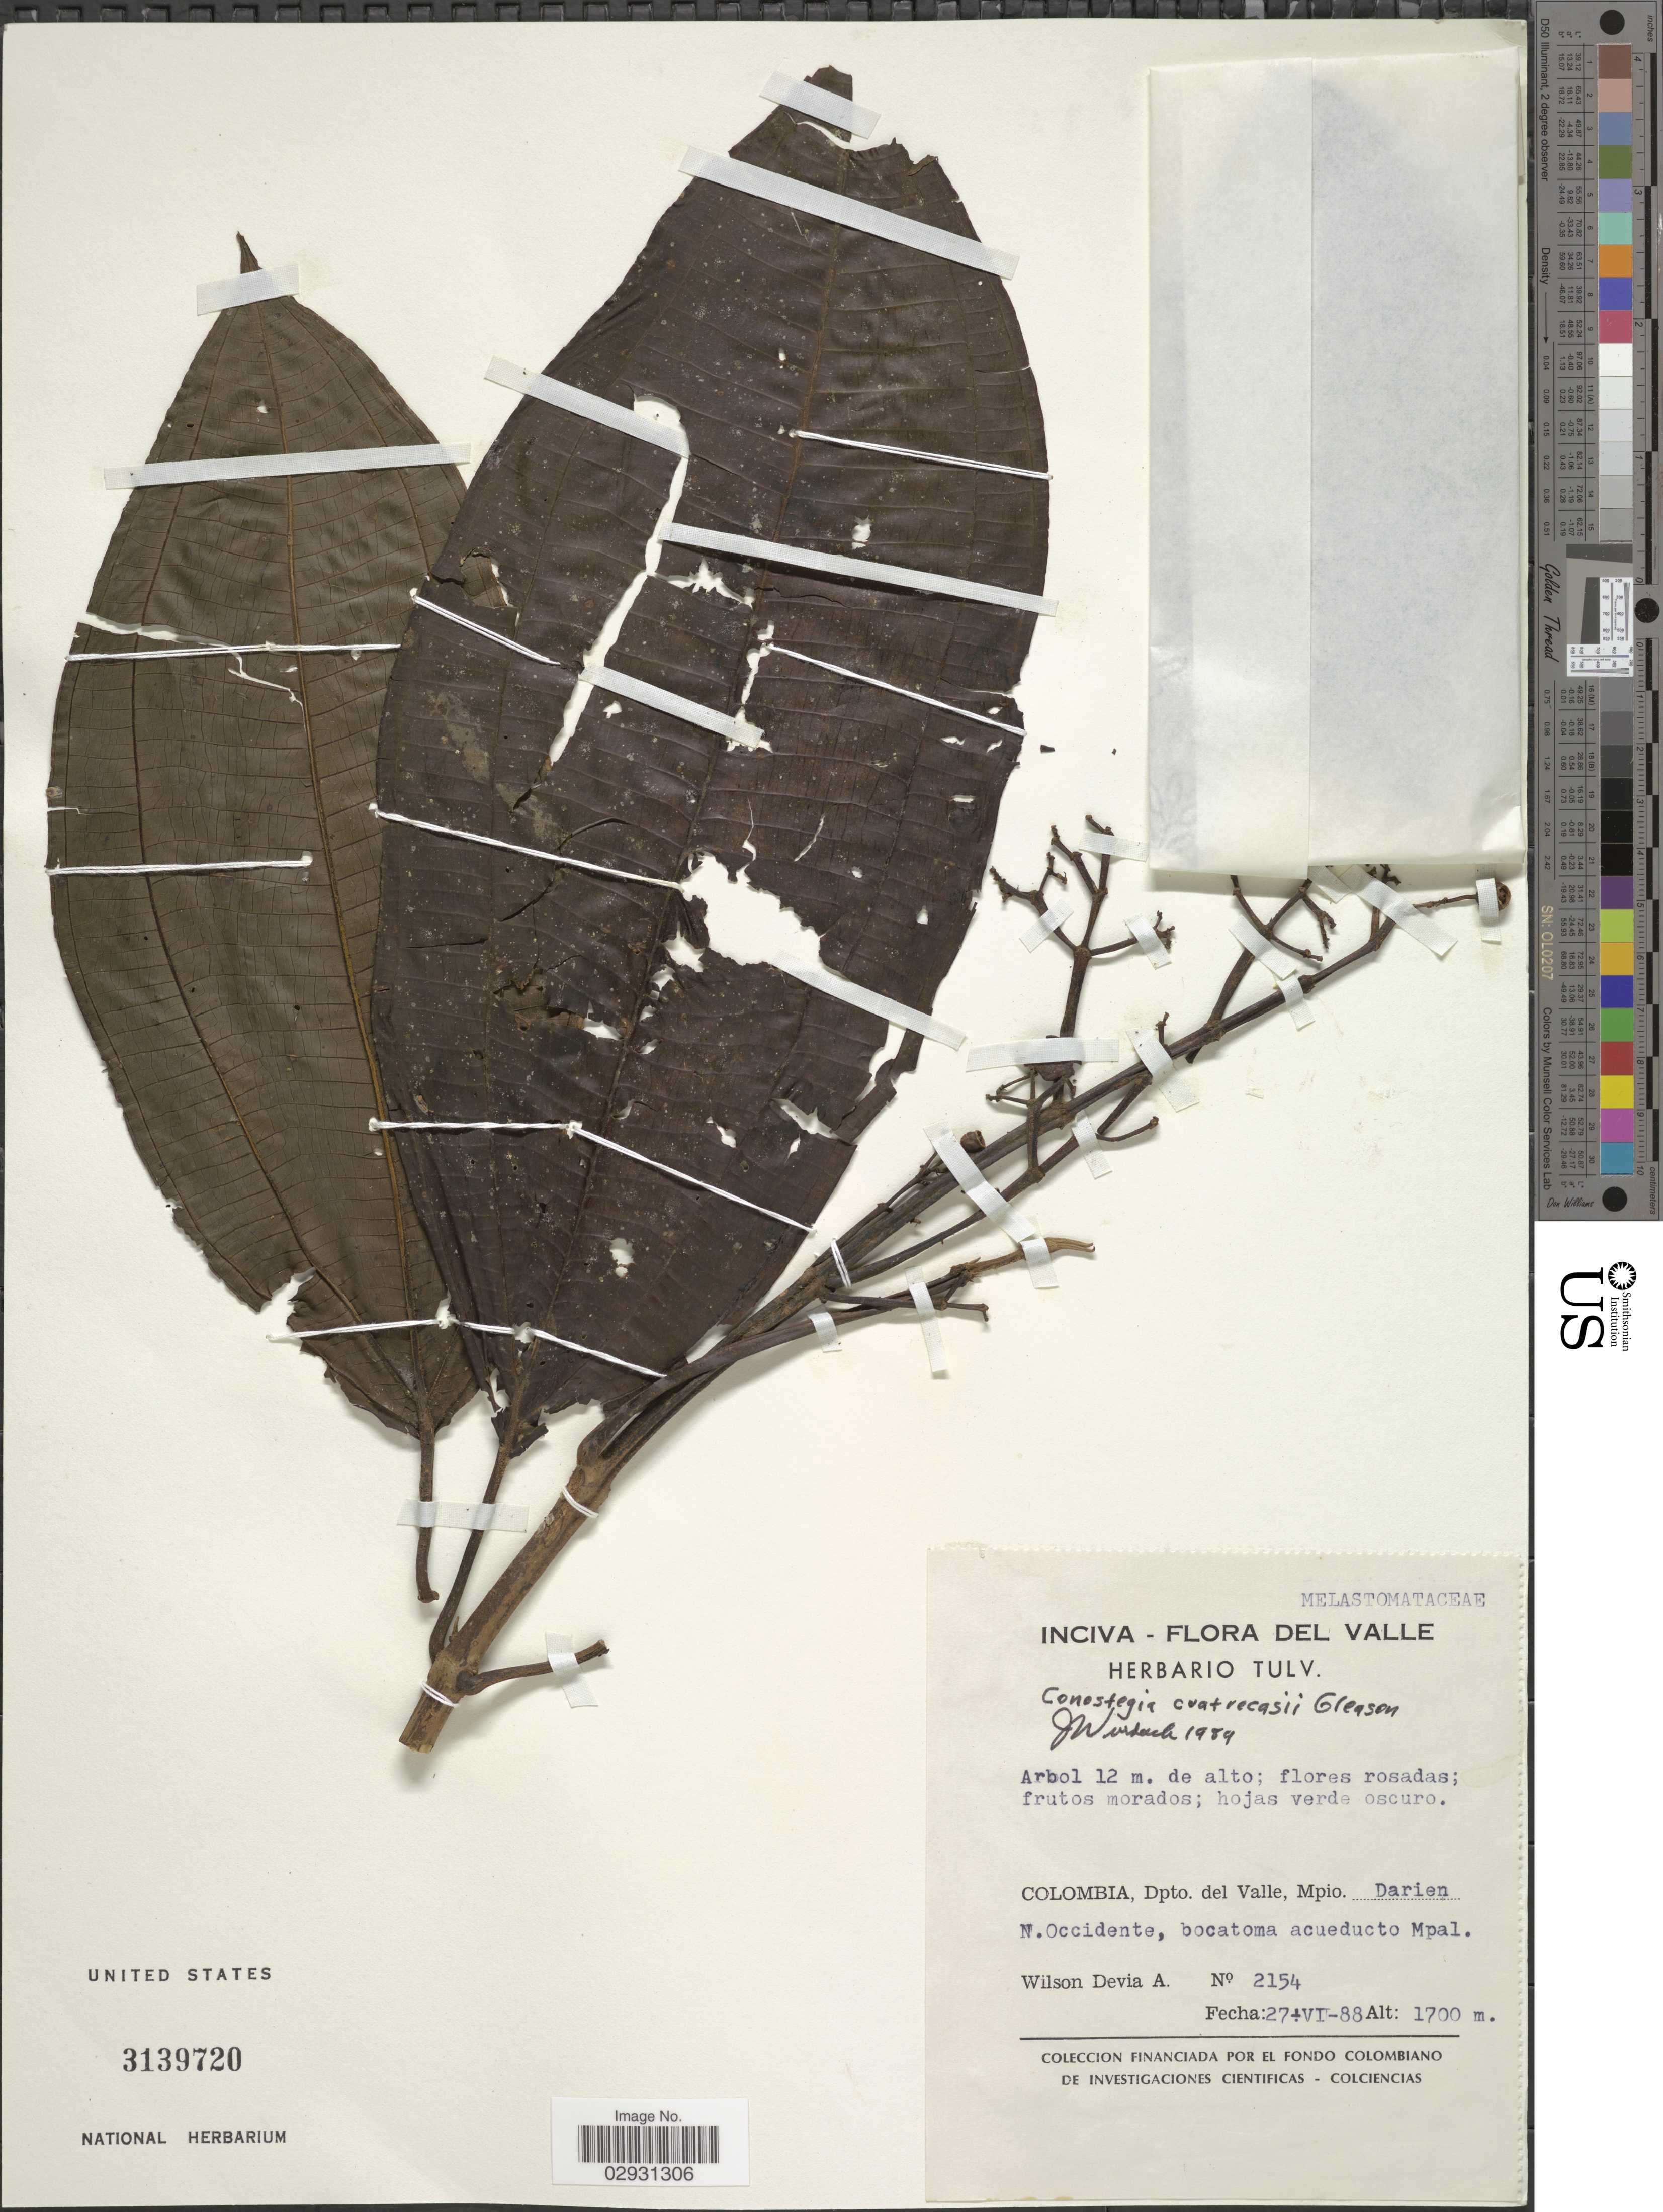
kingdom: Plantae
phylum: Tracheophyta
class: Magnoliopsida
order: Myrtales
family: Melastomataceae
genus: Conostegia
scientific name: Conostegia cuatrecasasii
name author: Gleason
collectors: W. Devia A.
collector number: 2154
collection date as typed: Transcribed d/m/y: 27/6/88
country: Colombia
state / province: Valle del Cauca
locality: Dpto. del Valle, Mpio. Darien. N. Occidente, bocatoma acueducto Mpal.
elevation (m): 1700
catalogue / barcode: US 3139720